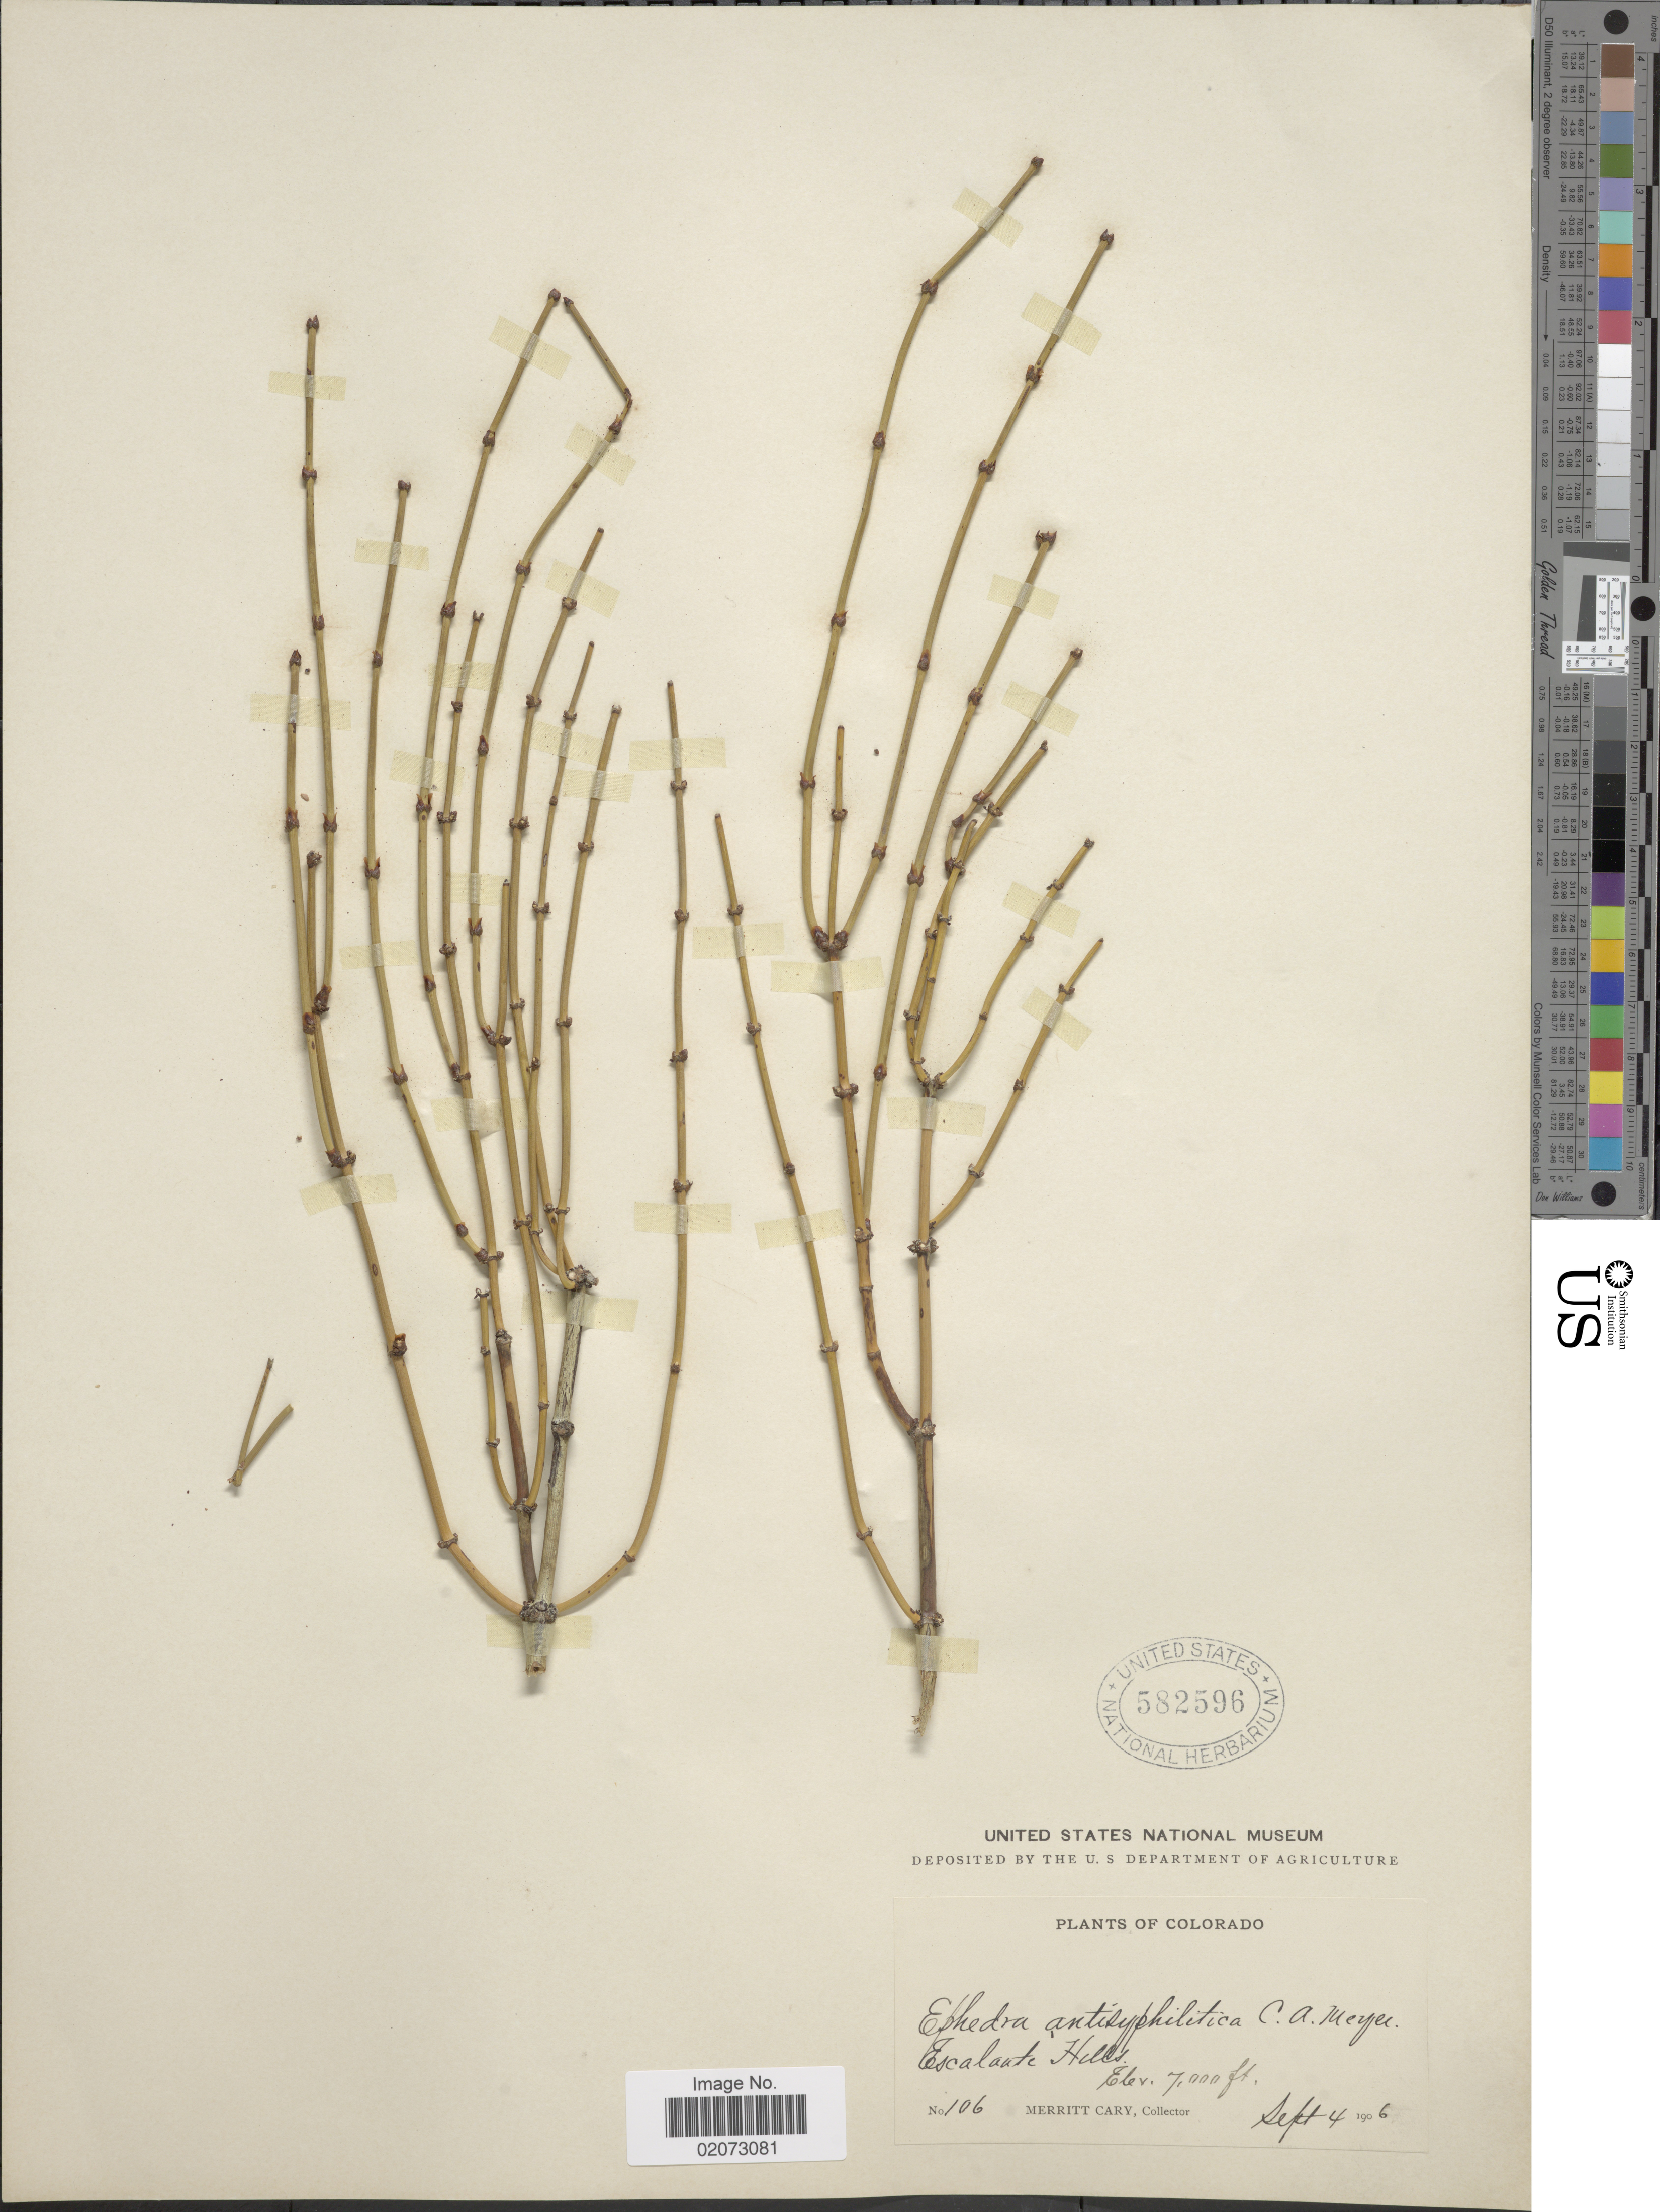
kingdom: Plantae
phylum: Tracheophyta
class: Gnetopsida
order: Ephedrales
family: Ephedraceae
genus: Ephedra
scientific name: Ephedra antisyphilitica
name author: Berland. ex C.A. Mey.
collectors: M. Cary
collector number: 106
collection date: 1906-09-04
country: United States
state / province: Colorado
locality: Colorado. Escalate Hills.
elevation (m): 2134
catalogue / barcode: US 582596